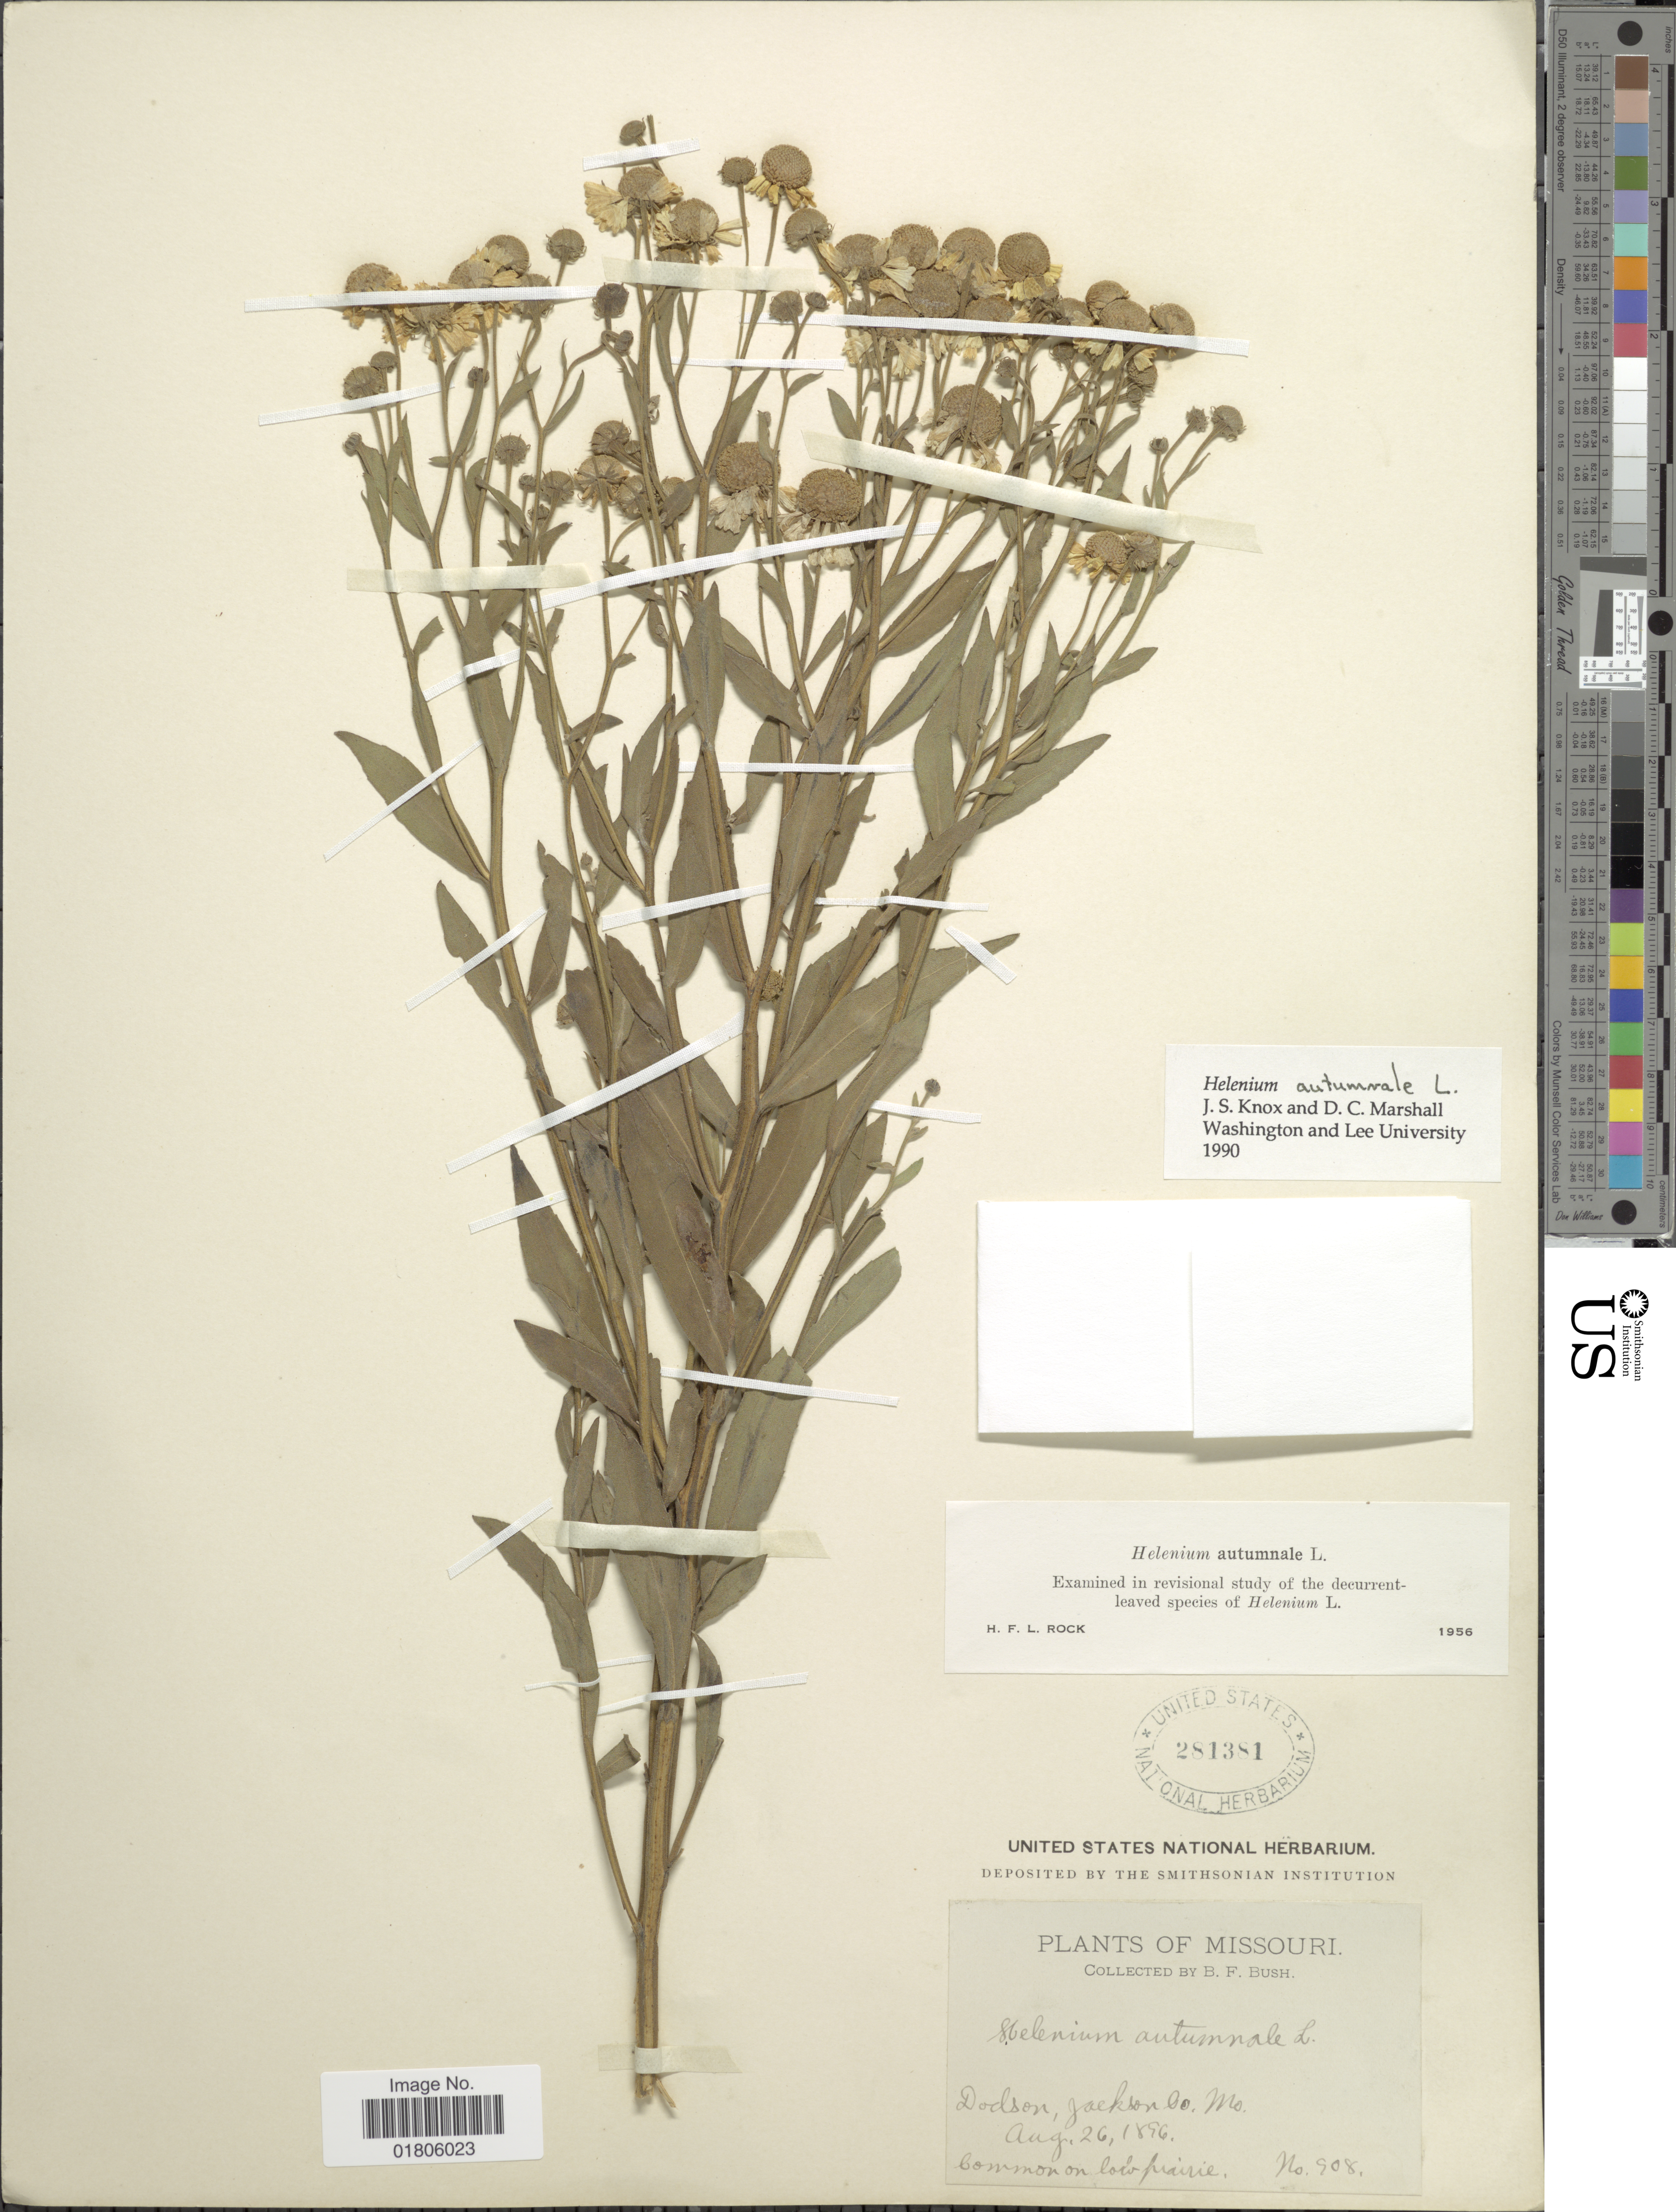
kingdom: Plantae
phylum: Tracheophyta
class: Magnoliopsida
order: Asterales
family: Asteraceae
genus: Helenium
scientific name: Helenium autumnale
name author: L.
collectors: B. F. Bush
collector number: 908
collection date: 1896-08-26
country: United States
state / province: Missouri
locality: Dodson Jackson Co. Mo.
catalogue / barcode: US 281381